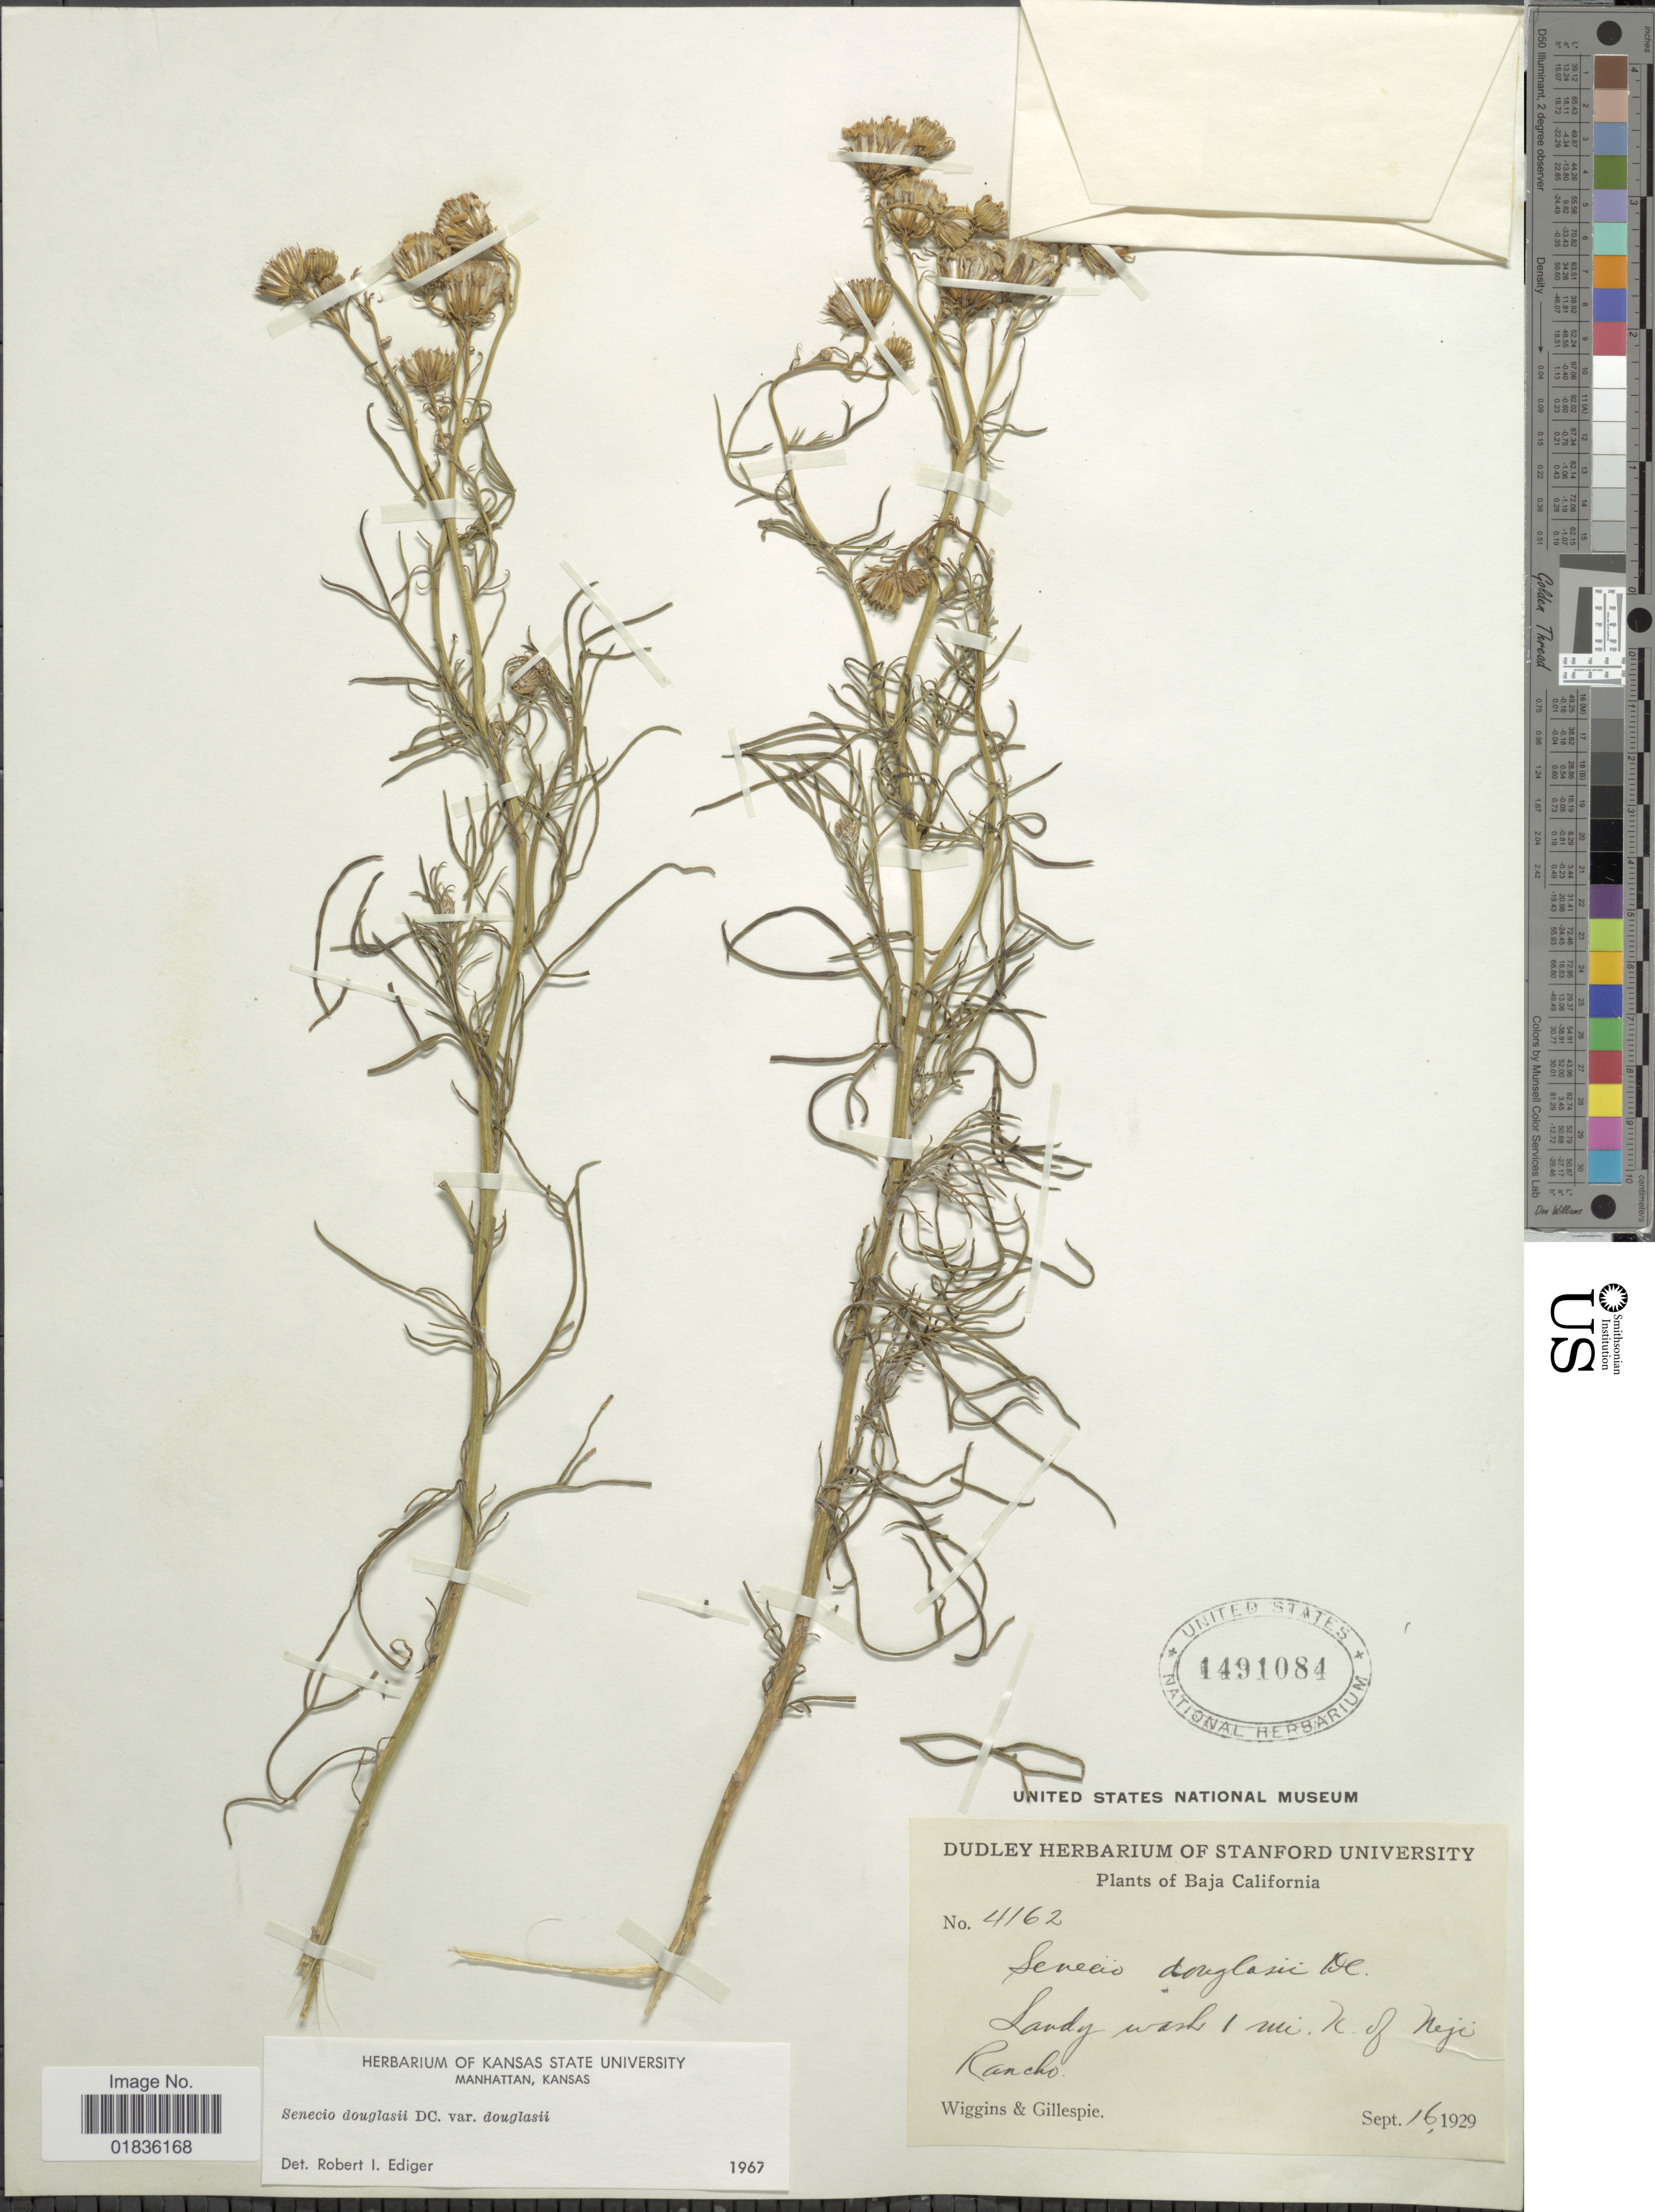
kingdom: Plantae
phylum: Tracheophyta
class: Magnoliopsida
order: Asterales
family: Asteraceae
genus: Senecio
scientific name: Senecio flaccidus var. douglasii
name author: (DC.) B.L. Turner & T.M. Barkley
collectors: -- Wiggins & -- Gillespie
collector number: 4162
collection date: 1929-09-16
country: Mexico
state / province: Baja California Norte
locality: Sandy wash 1 mi. N of Neji Rancho.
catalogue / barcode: US 4491084